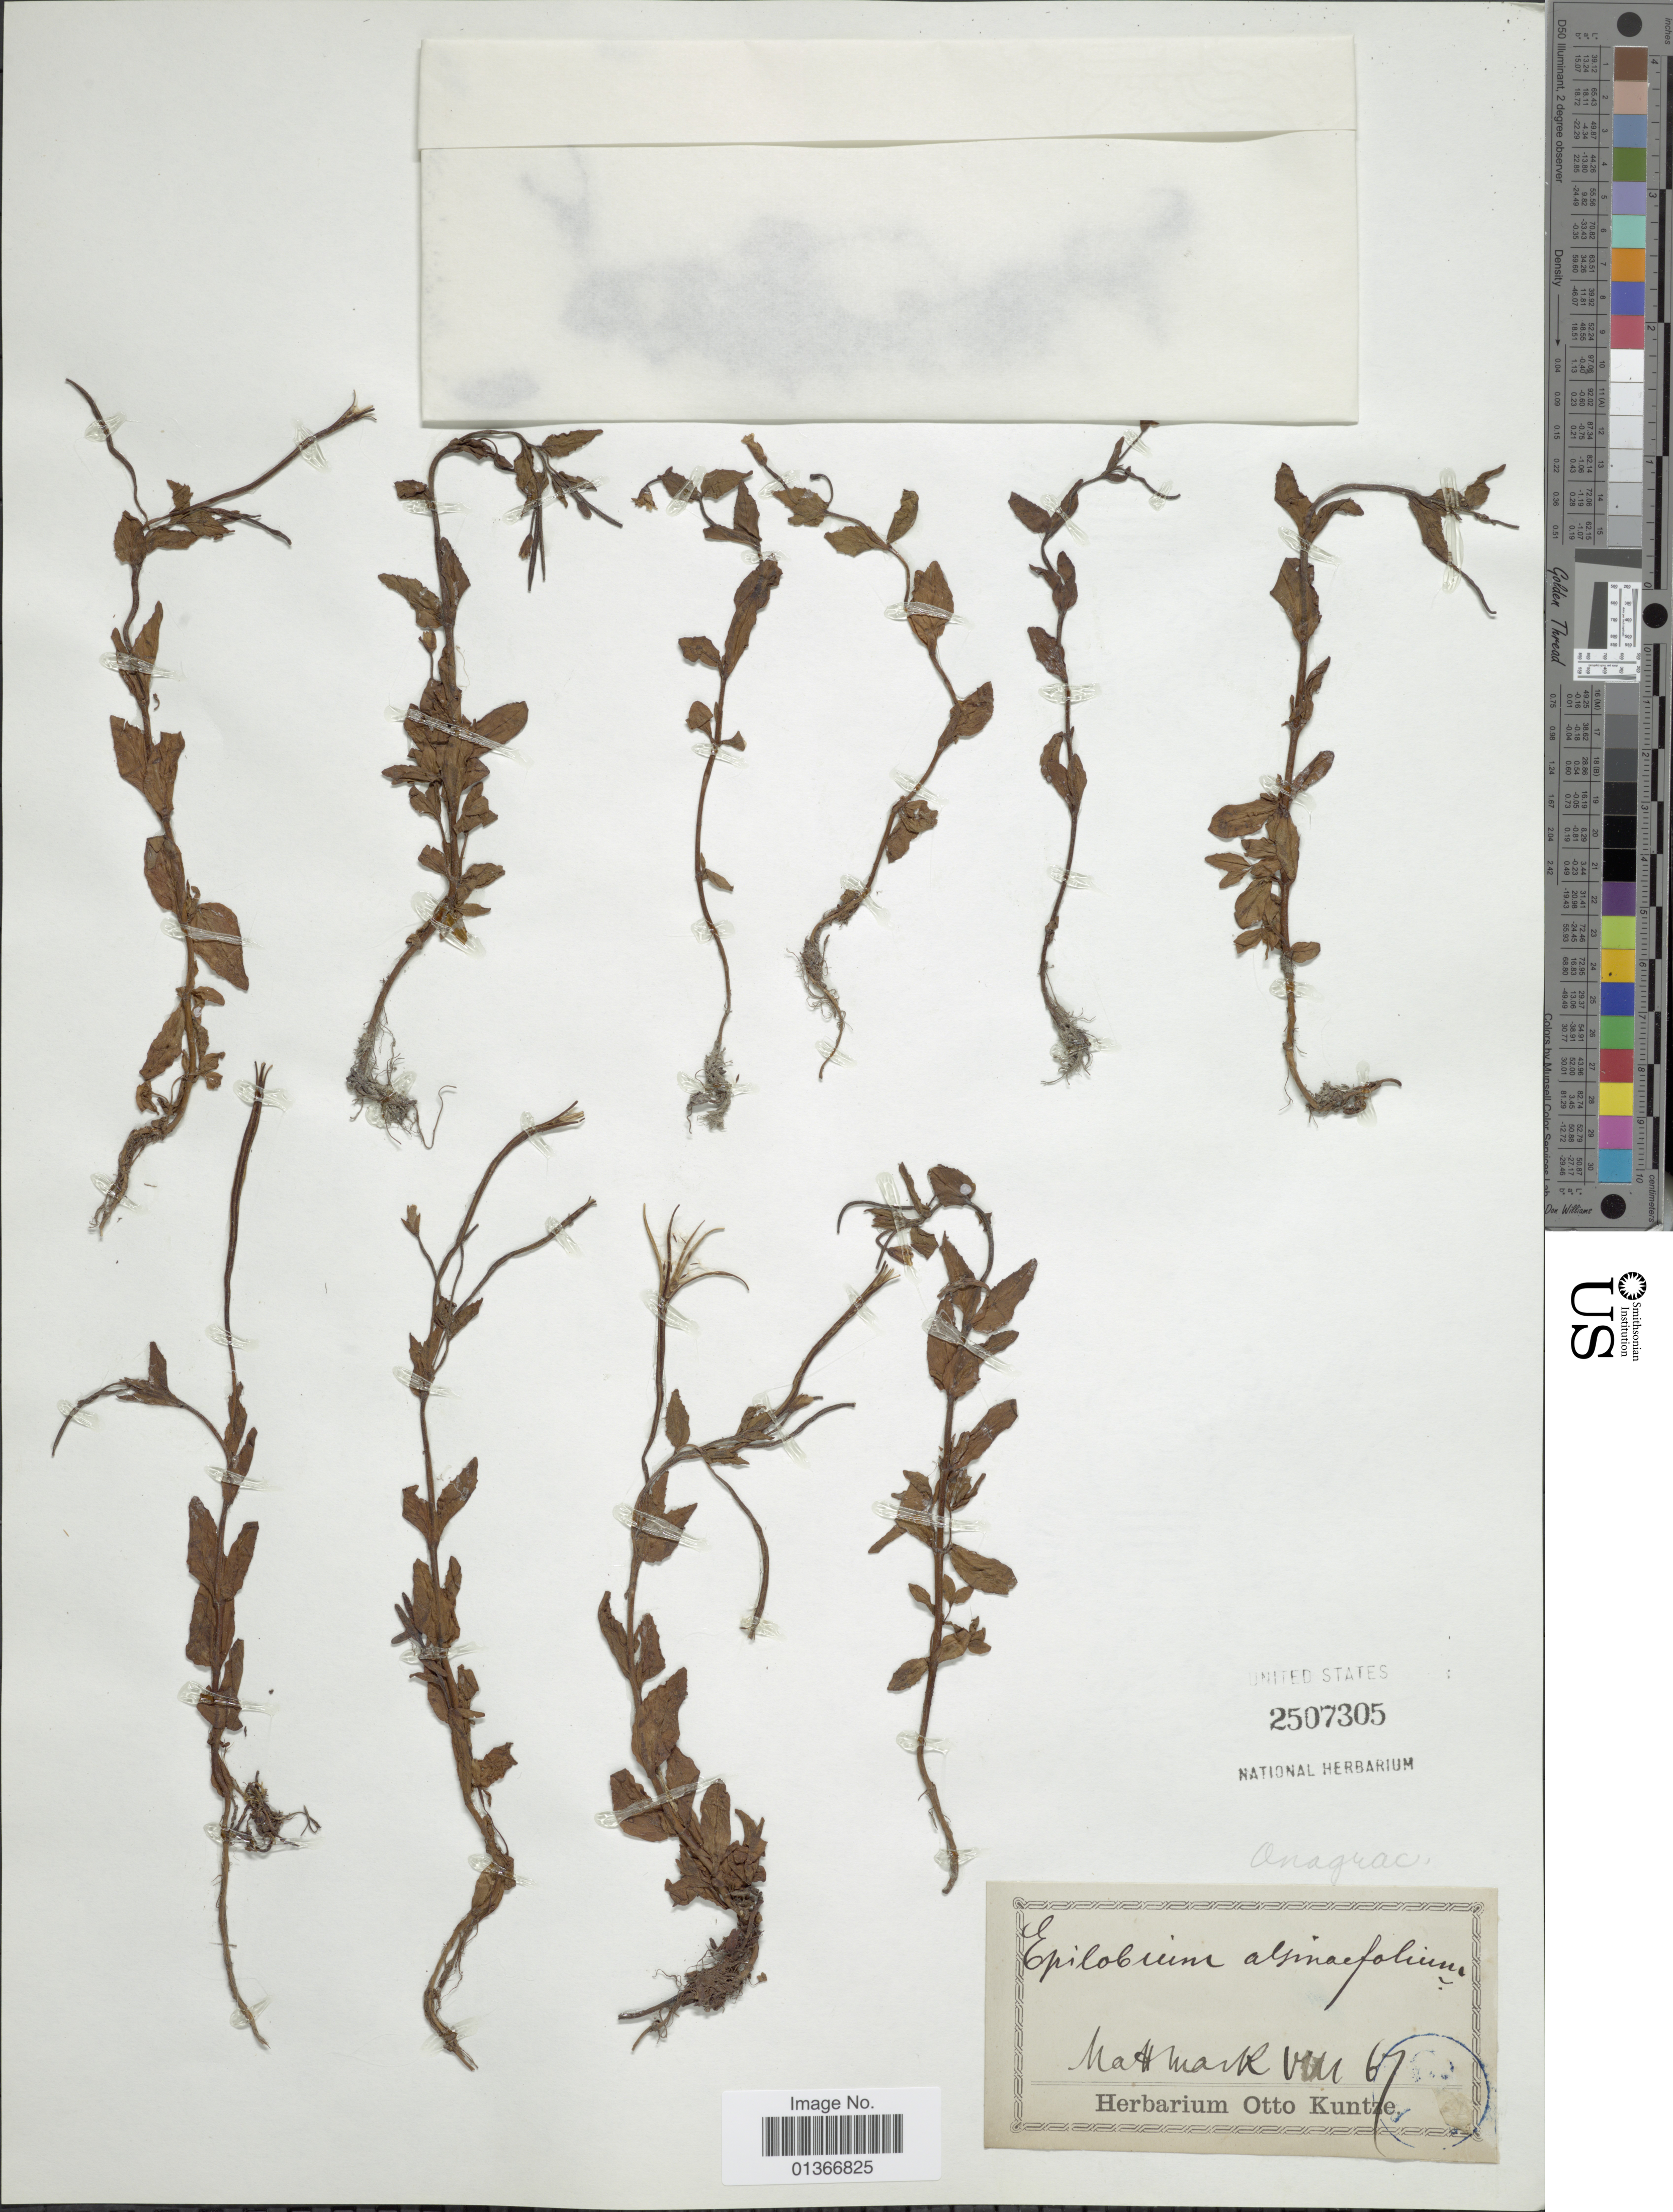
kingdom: Plantae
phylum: Tracheophyta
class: Magnoliopsida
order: Myrtales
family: Onagraceae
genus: Epilobium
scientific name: Epilobium alsinifolium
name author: Vill.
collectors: ex Herb. O. Kuntze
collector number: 67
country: Switzerland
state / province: Valais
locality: Mattmark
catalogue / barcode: US 2507305